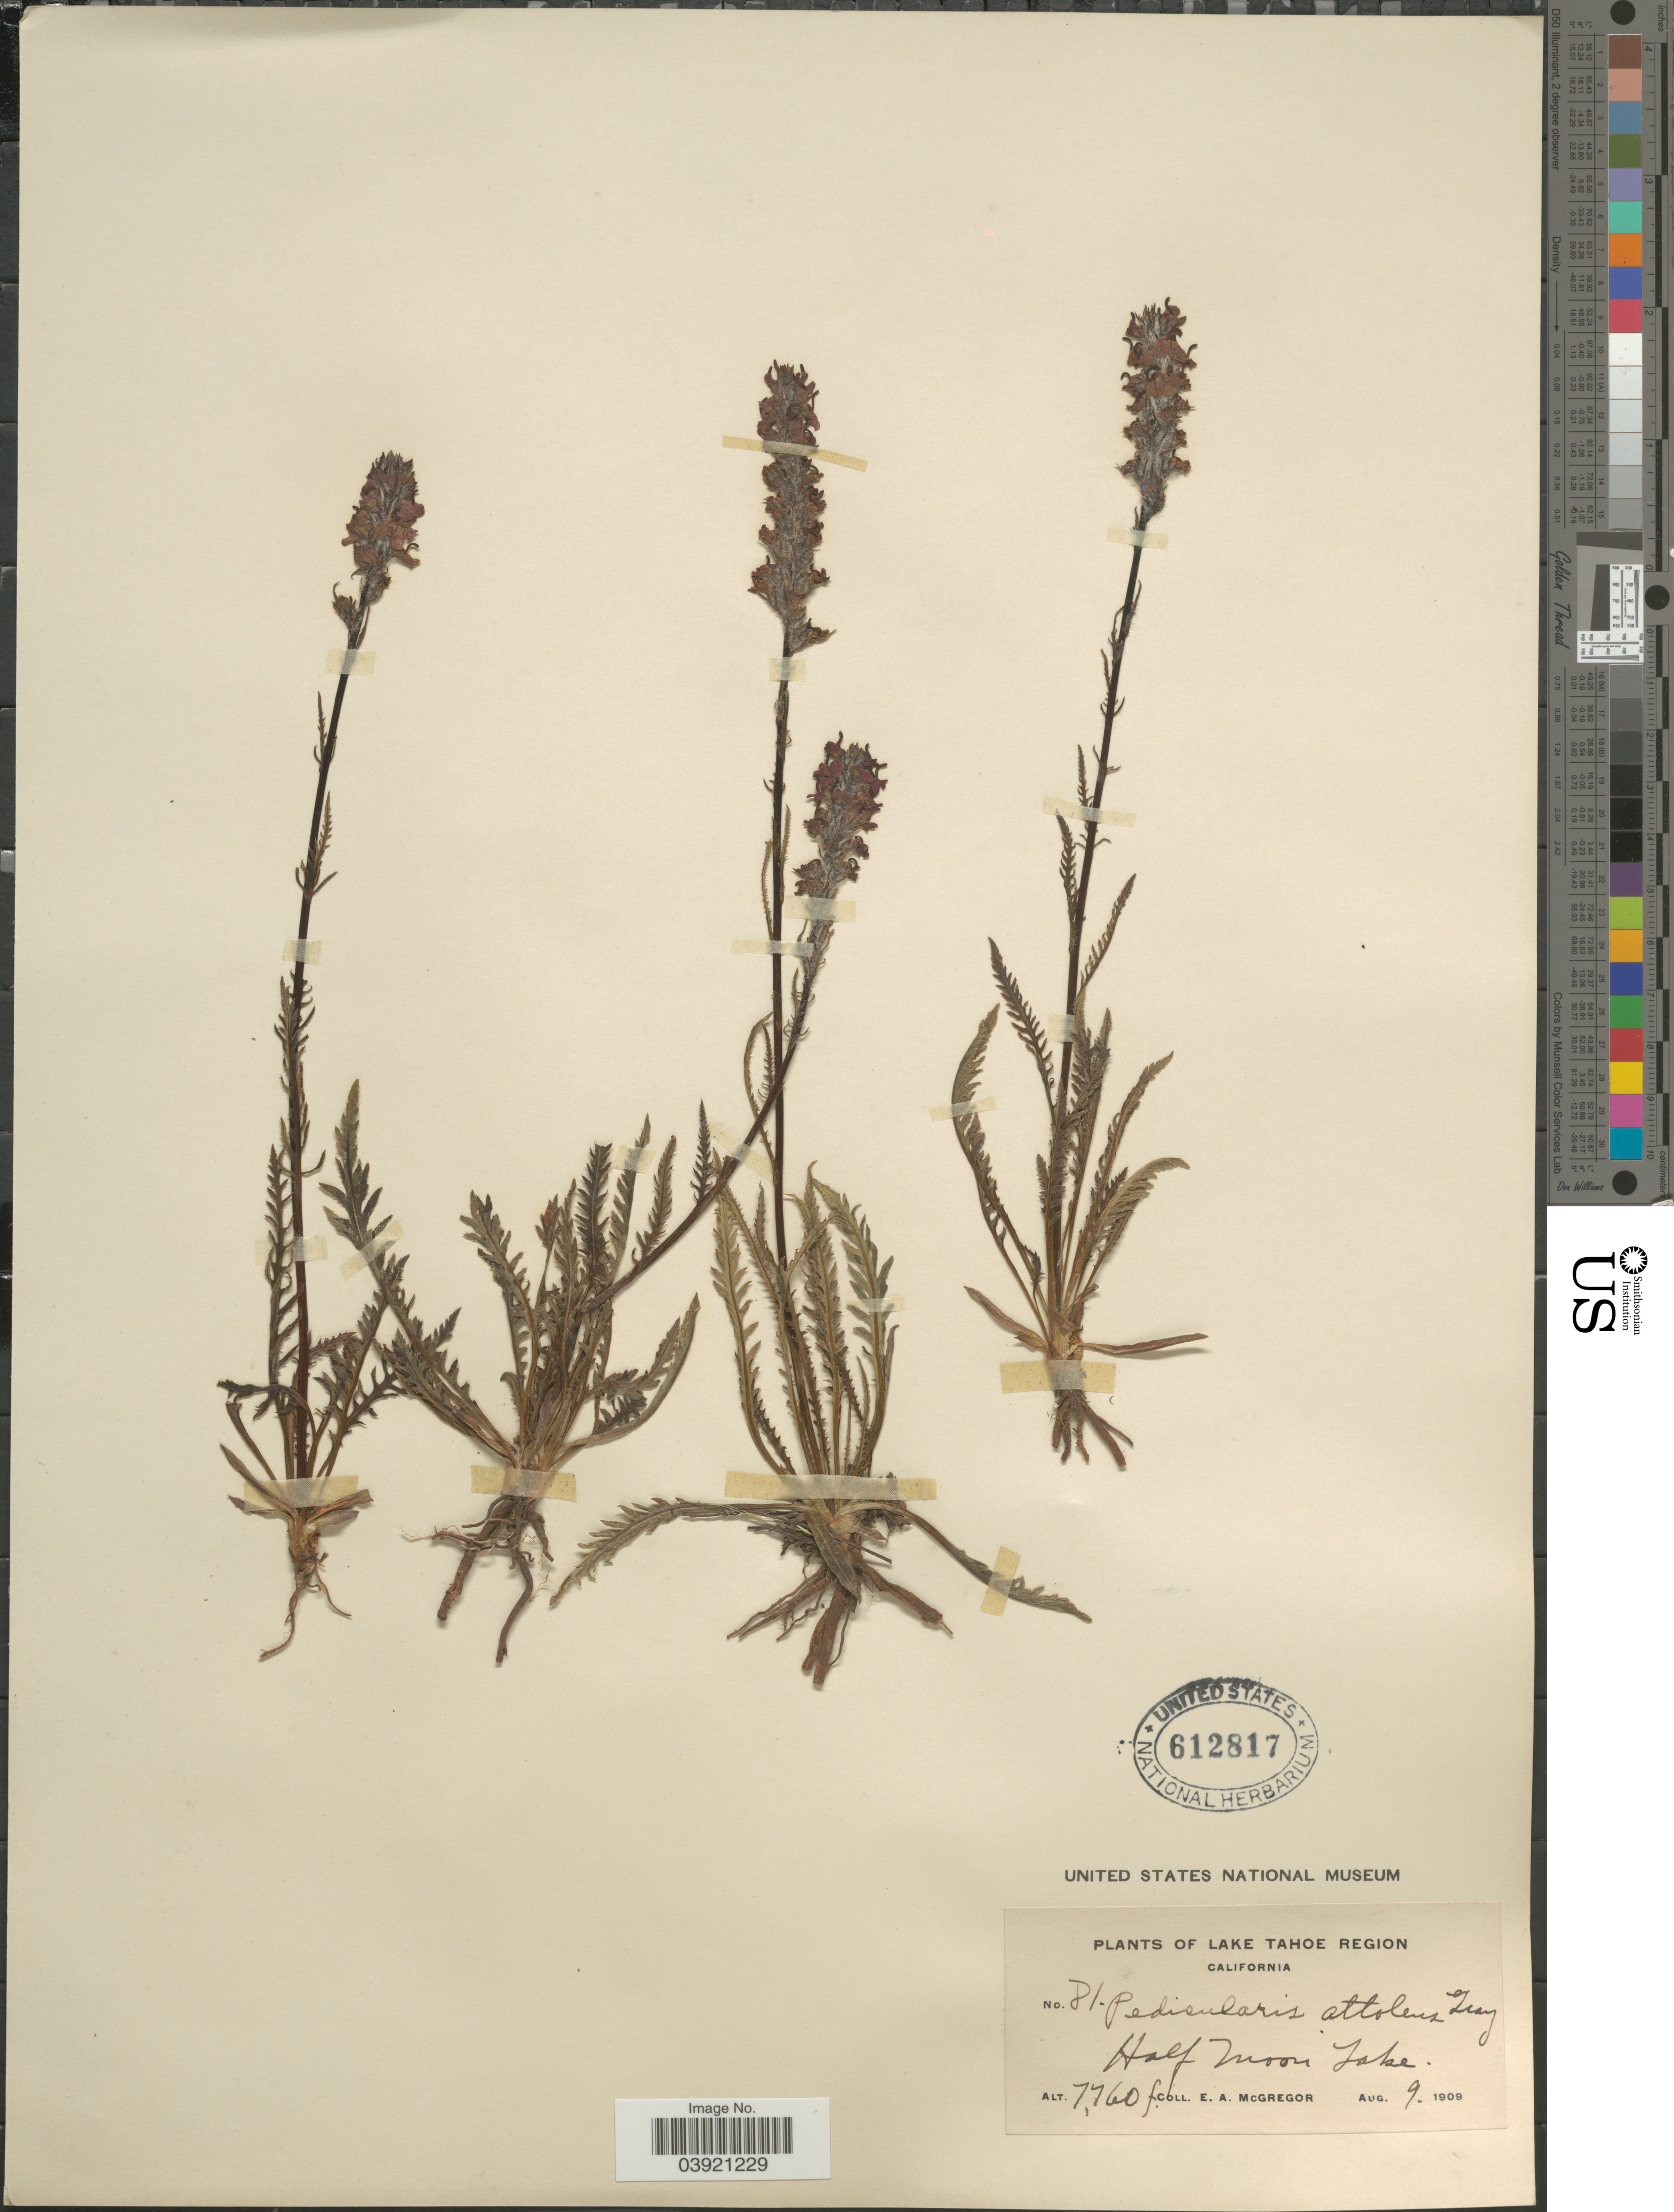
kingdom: Plantae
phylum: Tracheophyta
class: Magnoliopsida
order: Lamiales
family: Orobanchaceae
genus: Pedicularis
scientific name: Pedicularis attollens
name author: A. Gray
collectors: E. A. McGregor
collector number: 7760f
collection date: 1909-08-09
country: United States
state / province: California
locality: Lake Tahoe Region. Half Moon Lake.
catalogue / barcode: US 612817